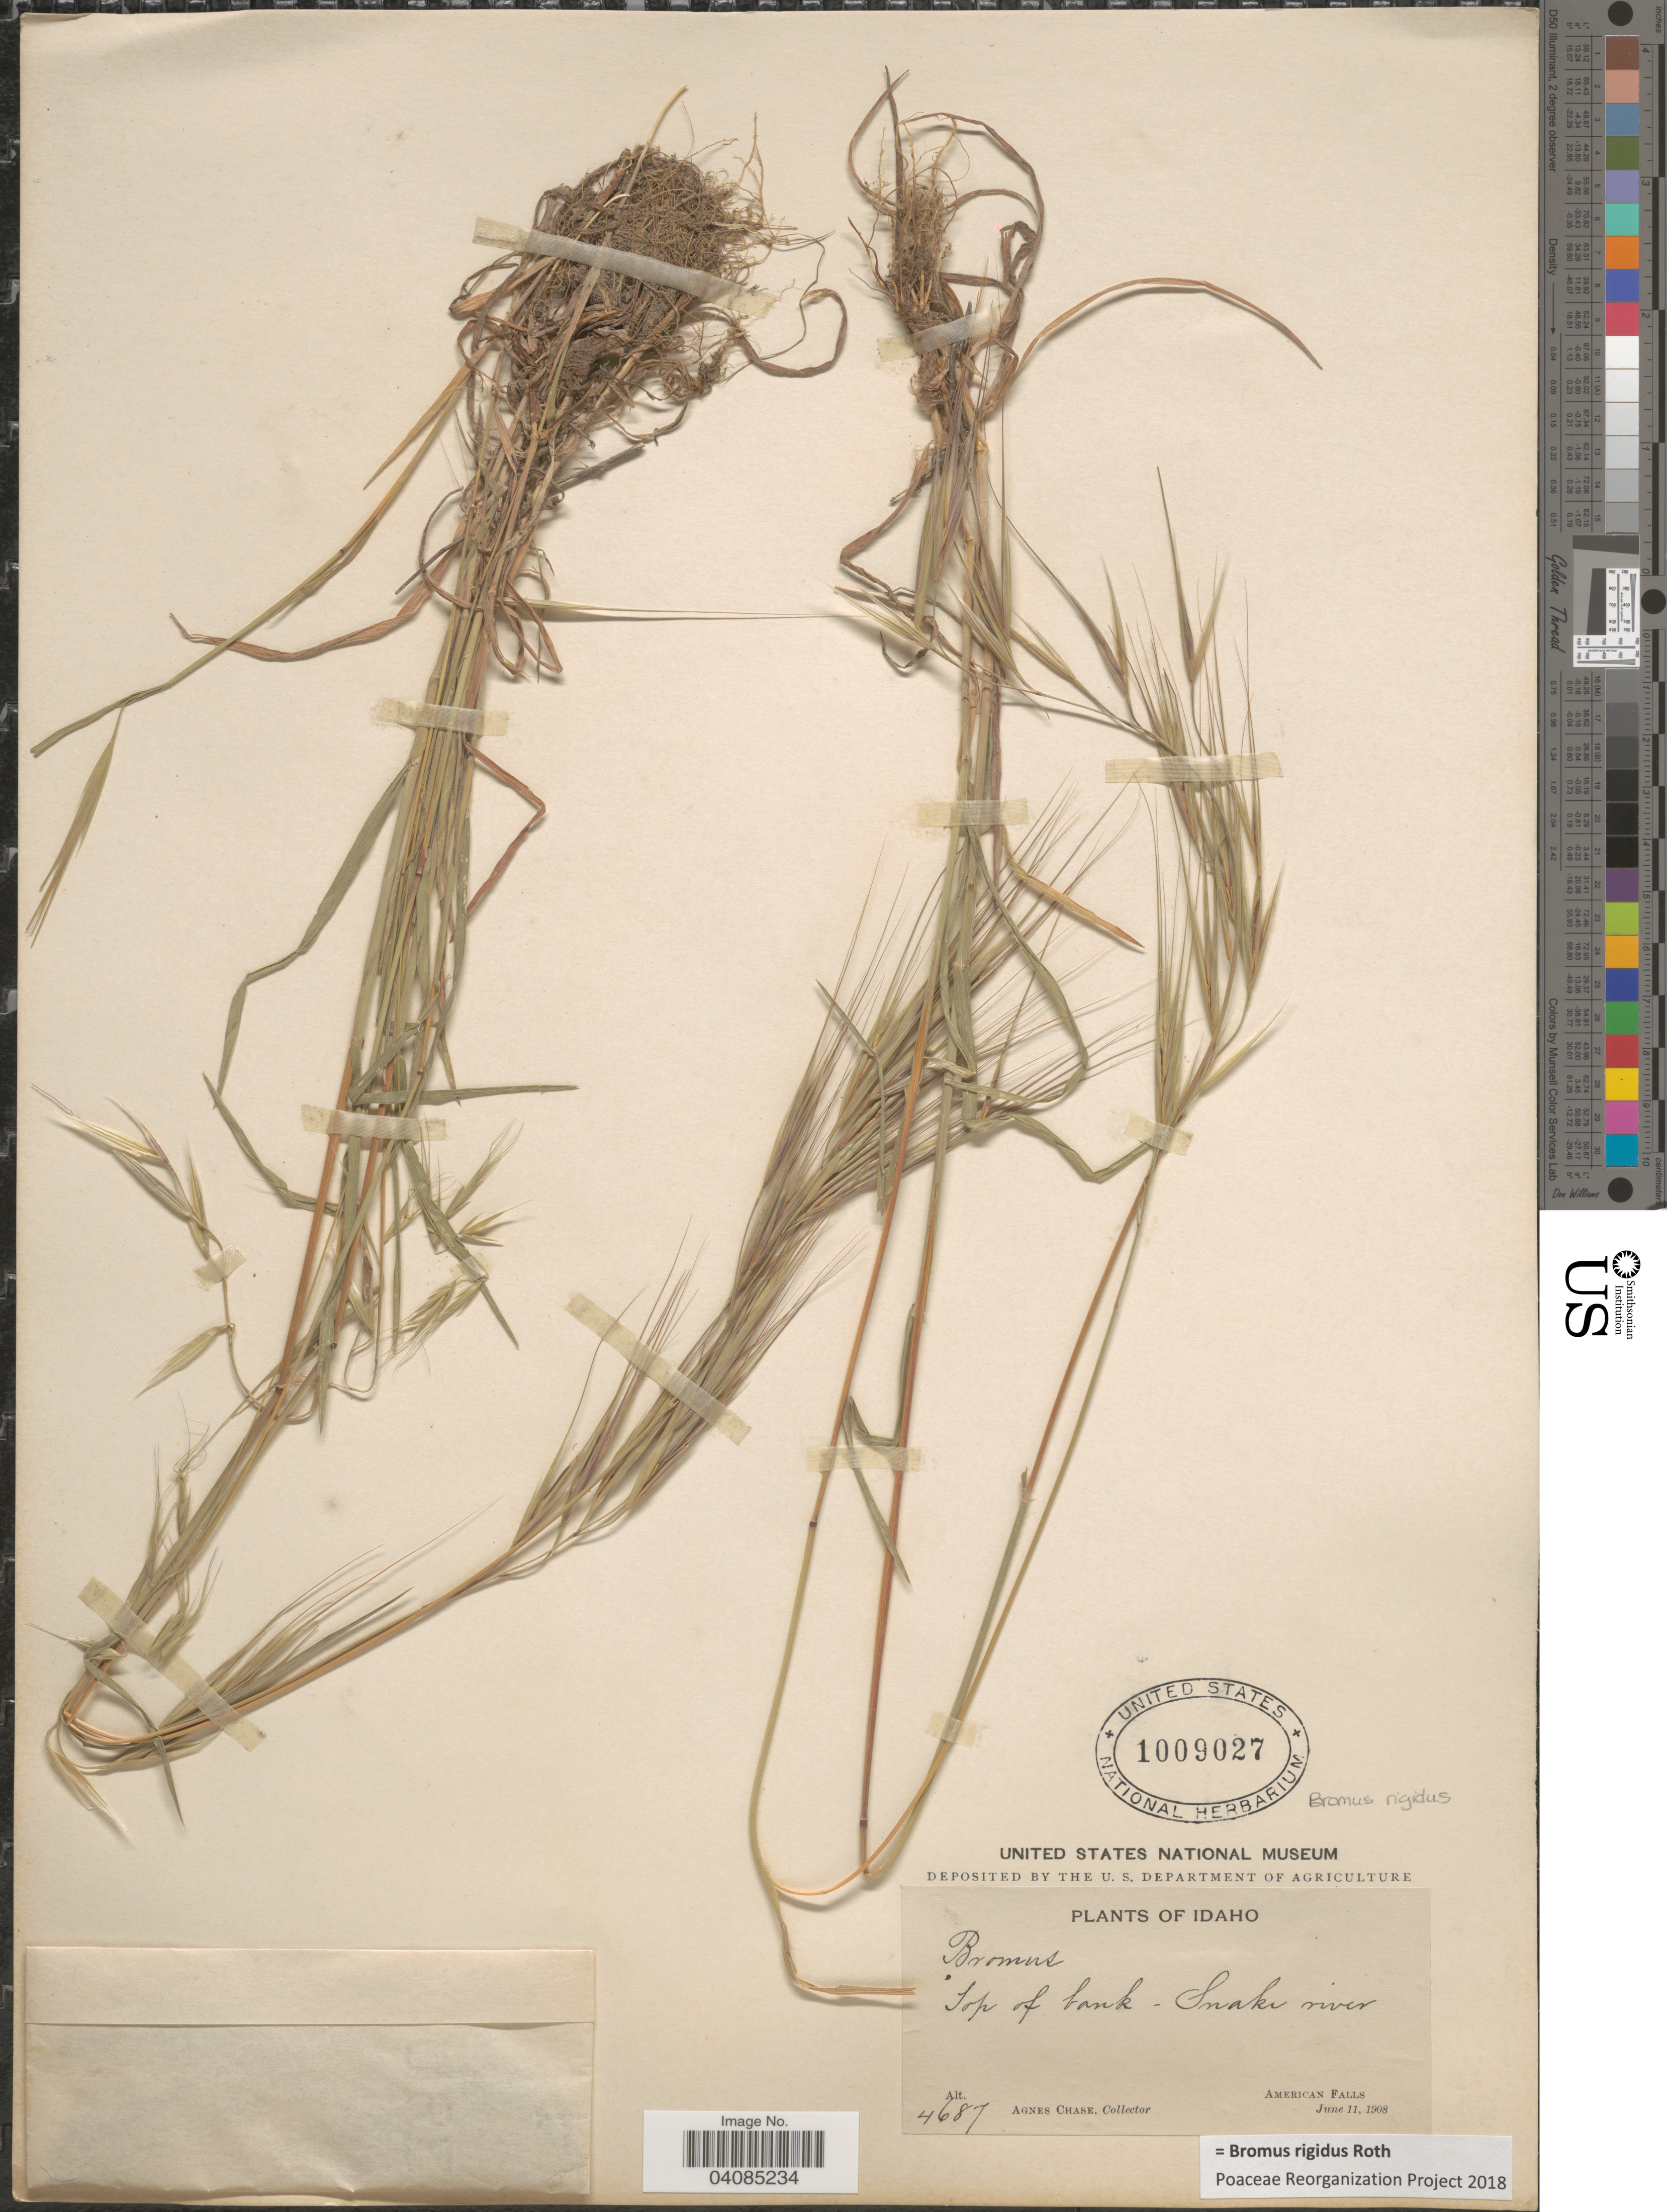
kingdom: Plantae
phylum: Tracheophyta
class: Liliopsida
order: Poales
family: Poaceae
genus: Bromus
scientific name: Bromus rigidus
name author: Roth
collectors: A. Chase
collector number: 4687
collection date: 1908-06-11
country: United States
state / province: Idaho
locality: Top of bank - Snake river. American Falls.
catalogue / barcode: US 1009027